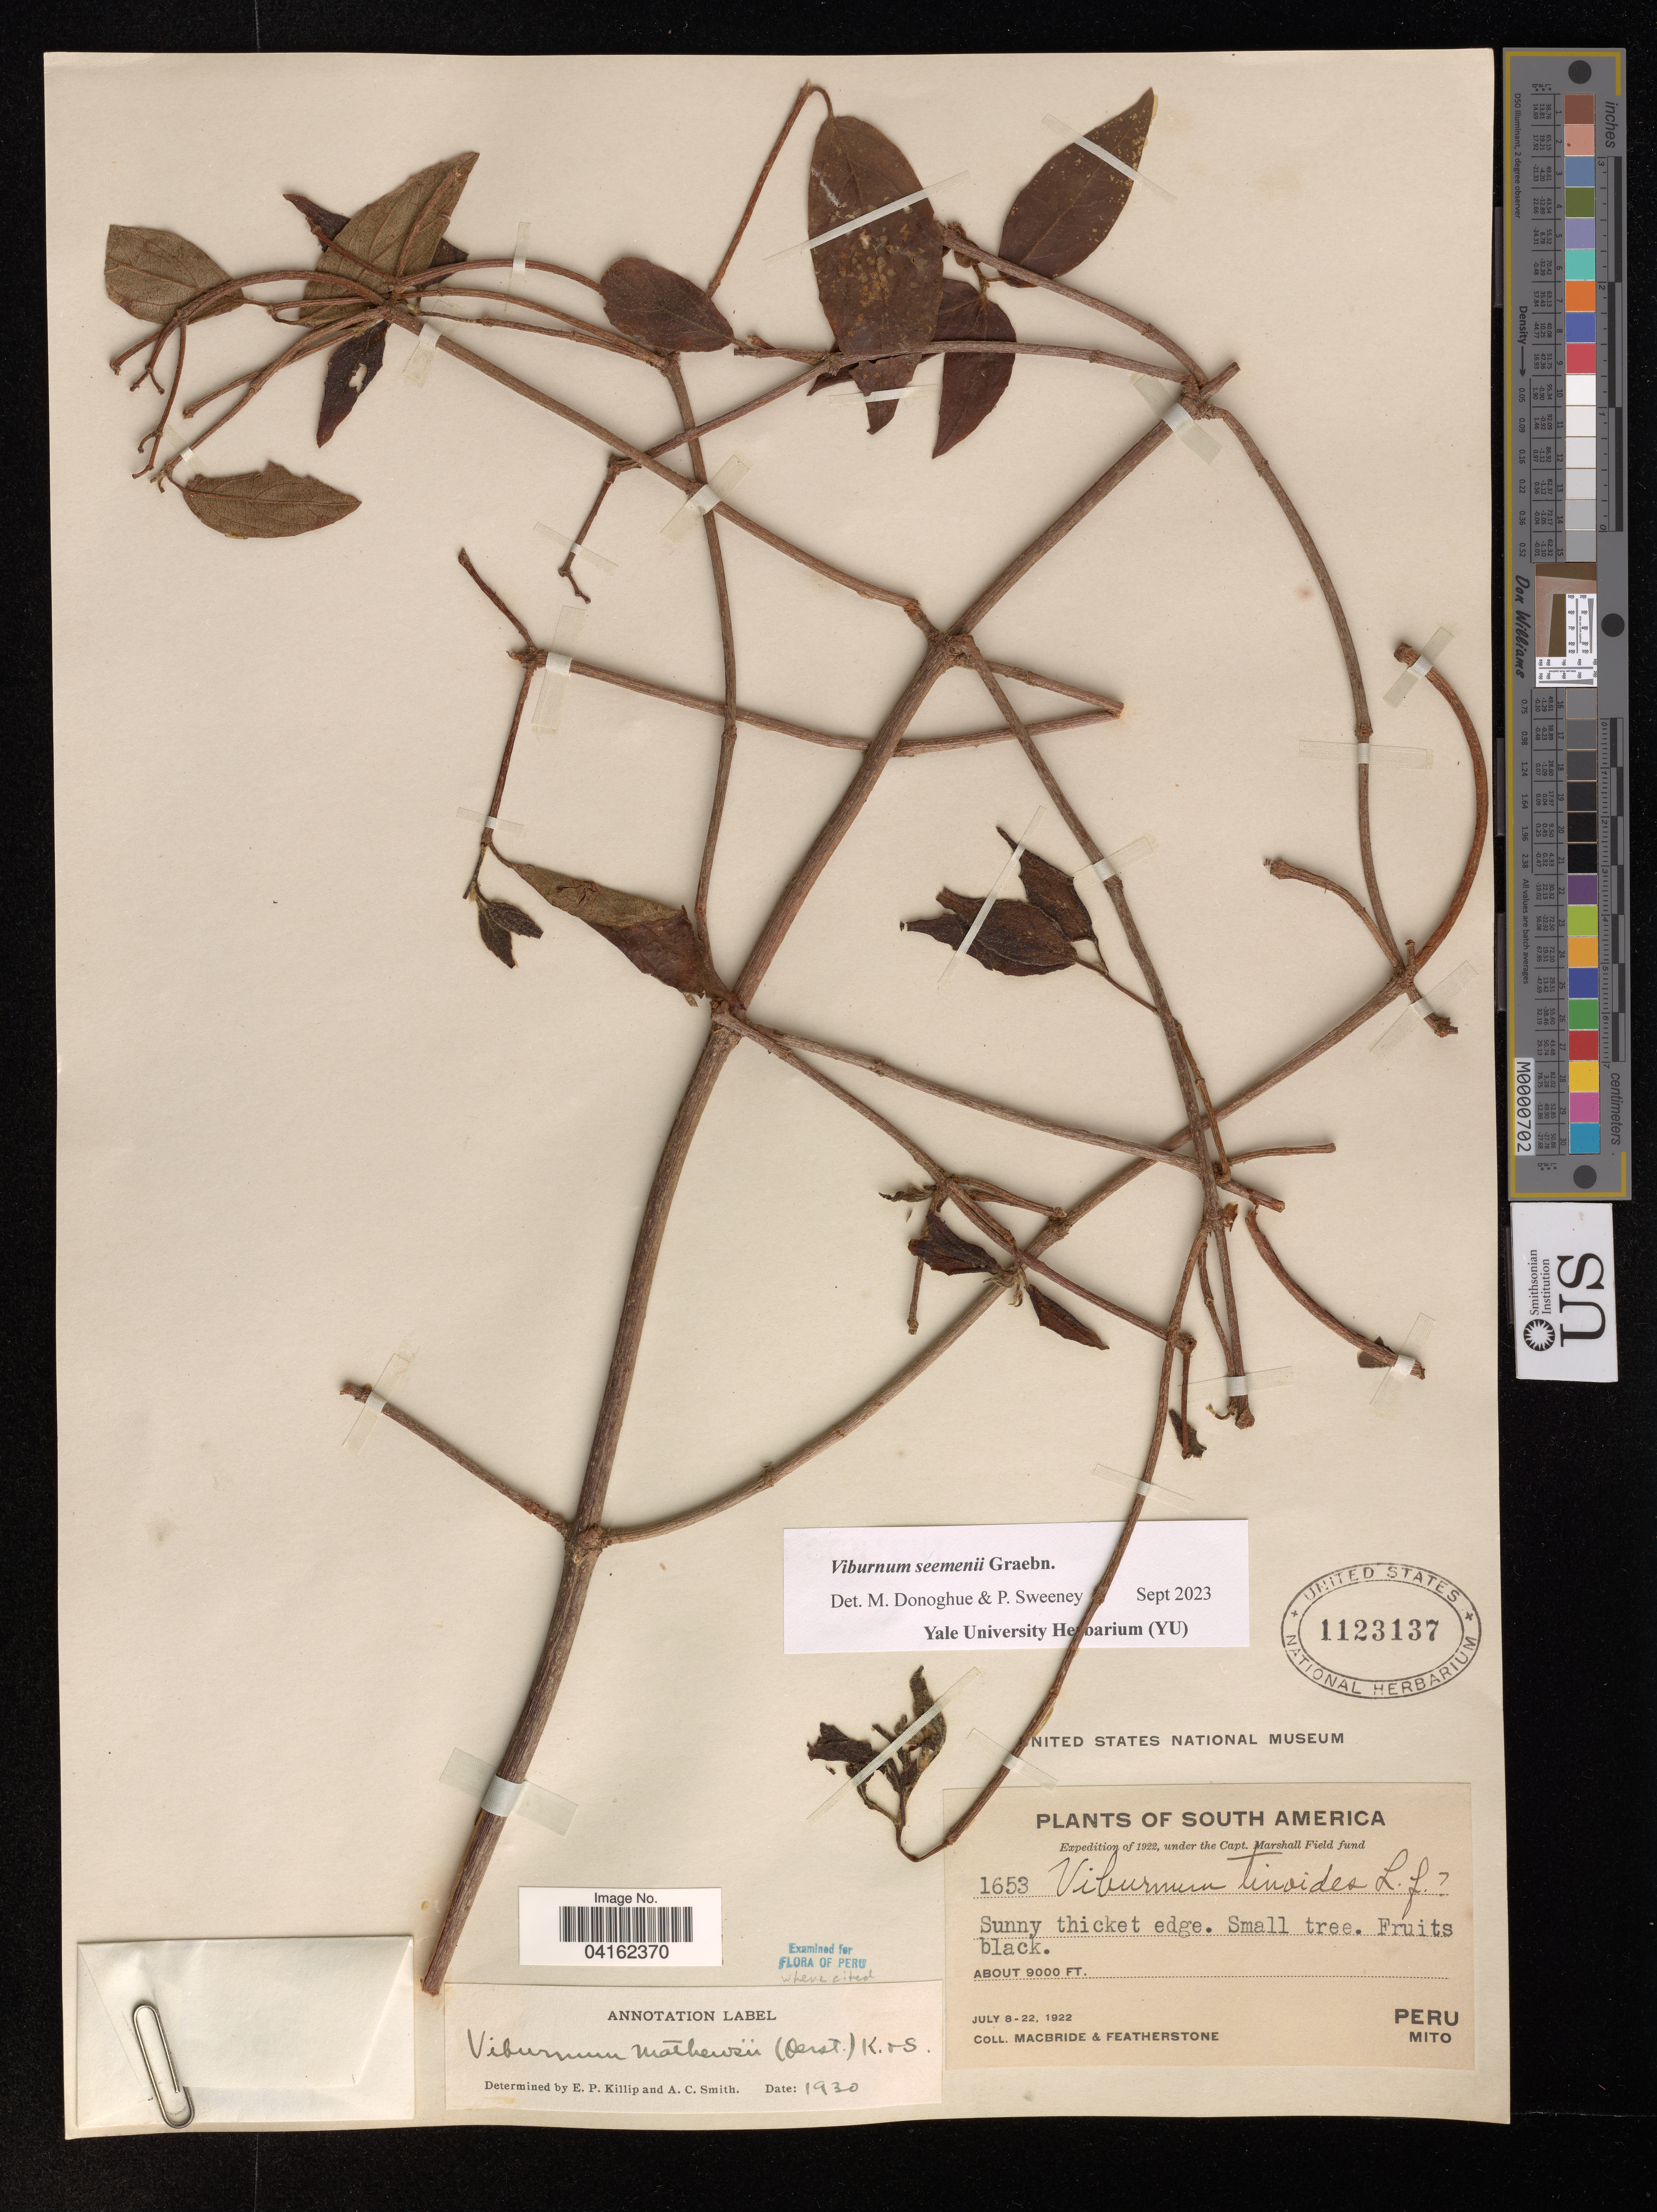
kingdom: Plantae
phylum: Tracheophyta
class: Magnoliopsida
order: Dipsacales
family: Viburnaceae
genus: Viburnum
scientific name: Viburnum seemenii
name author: Graebn. in Urb.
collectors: Macbride, -- & -. Featherstone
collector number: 1653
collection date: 1922-07-08/1922-07-22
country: Peru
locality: Mito.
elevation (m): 2743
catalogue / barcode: US 1123137